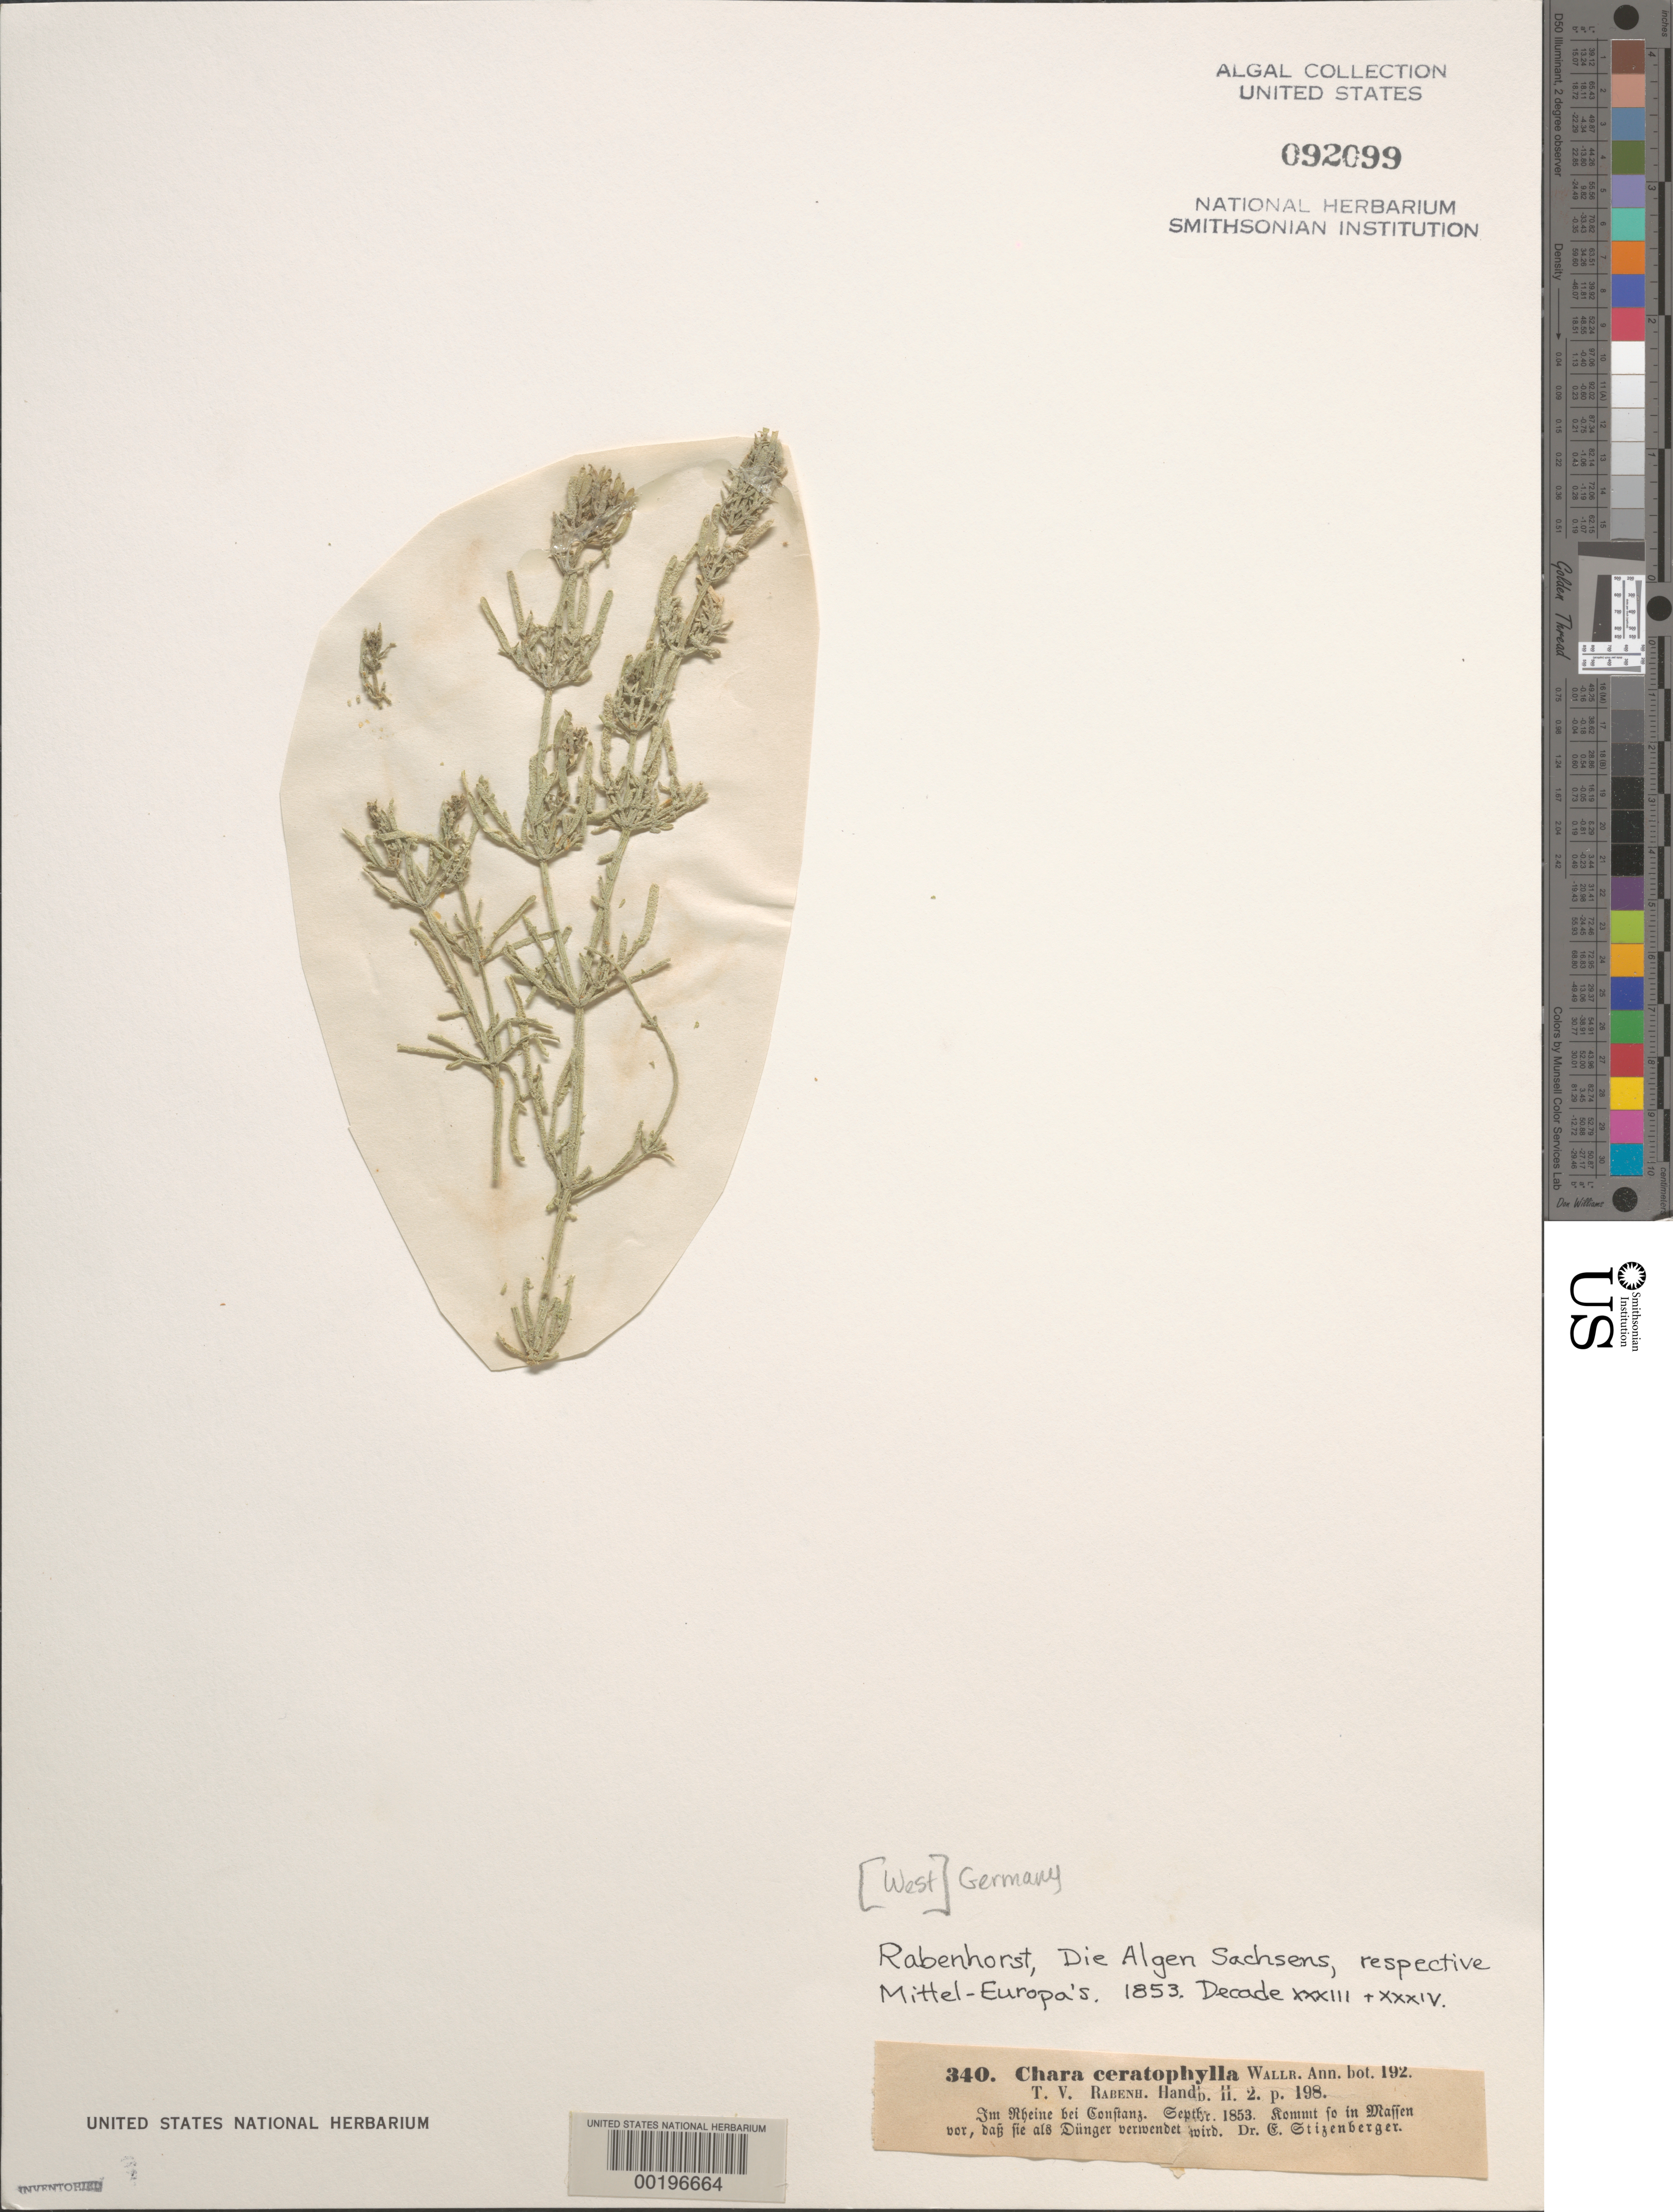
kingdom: Plantae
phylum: Charophyta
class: Charophyceae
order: Charales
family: Characeae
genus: Chara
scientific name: Chara tomentosa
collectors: E. Stizenberger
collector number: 340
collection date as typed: Sep 1853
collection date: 1853-09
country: Germany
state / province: Baden-wurttemberg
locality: Rhine river (rheine), near konstanz (constanz)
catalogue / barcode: US 92099